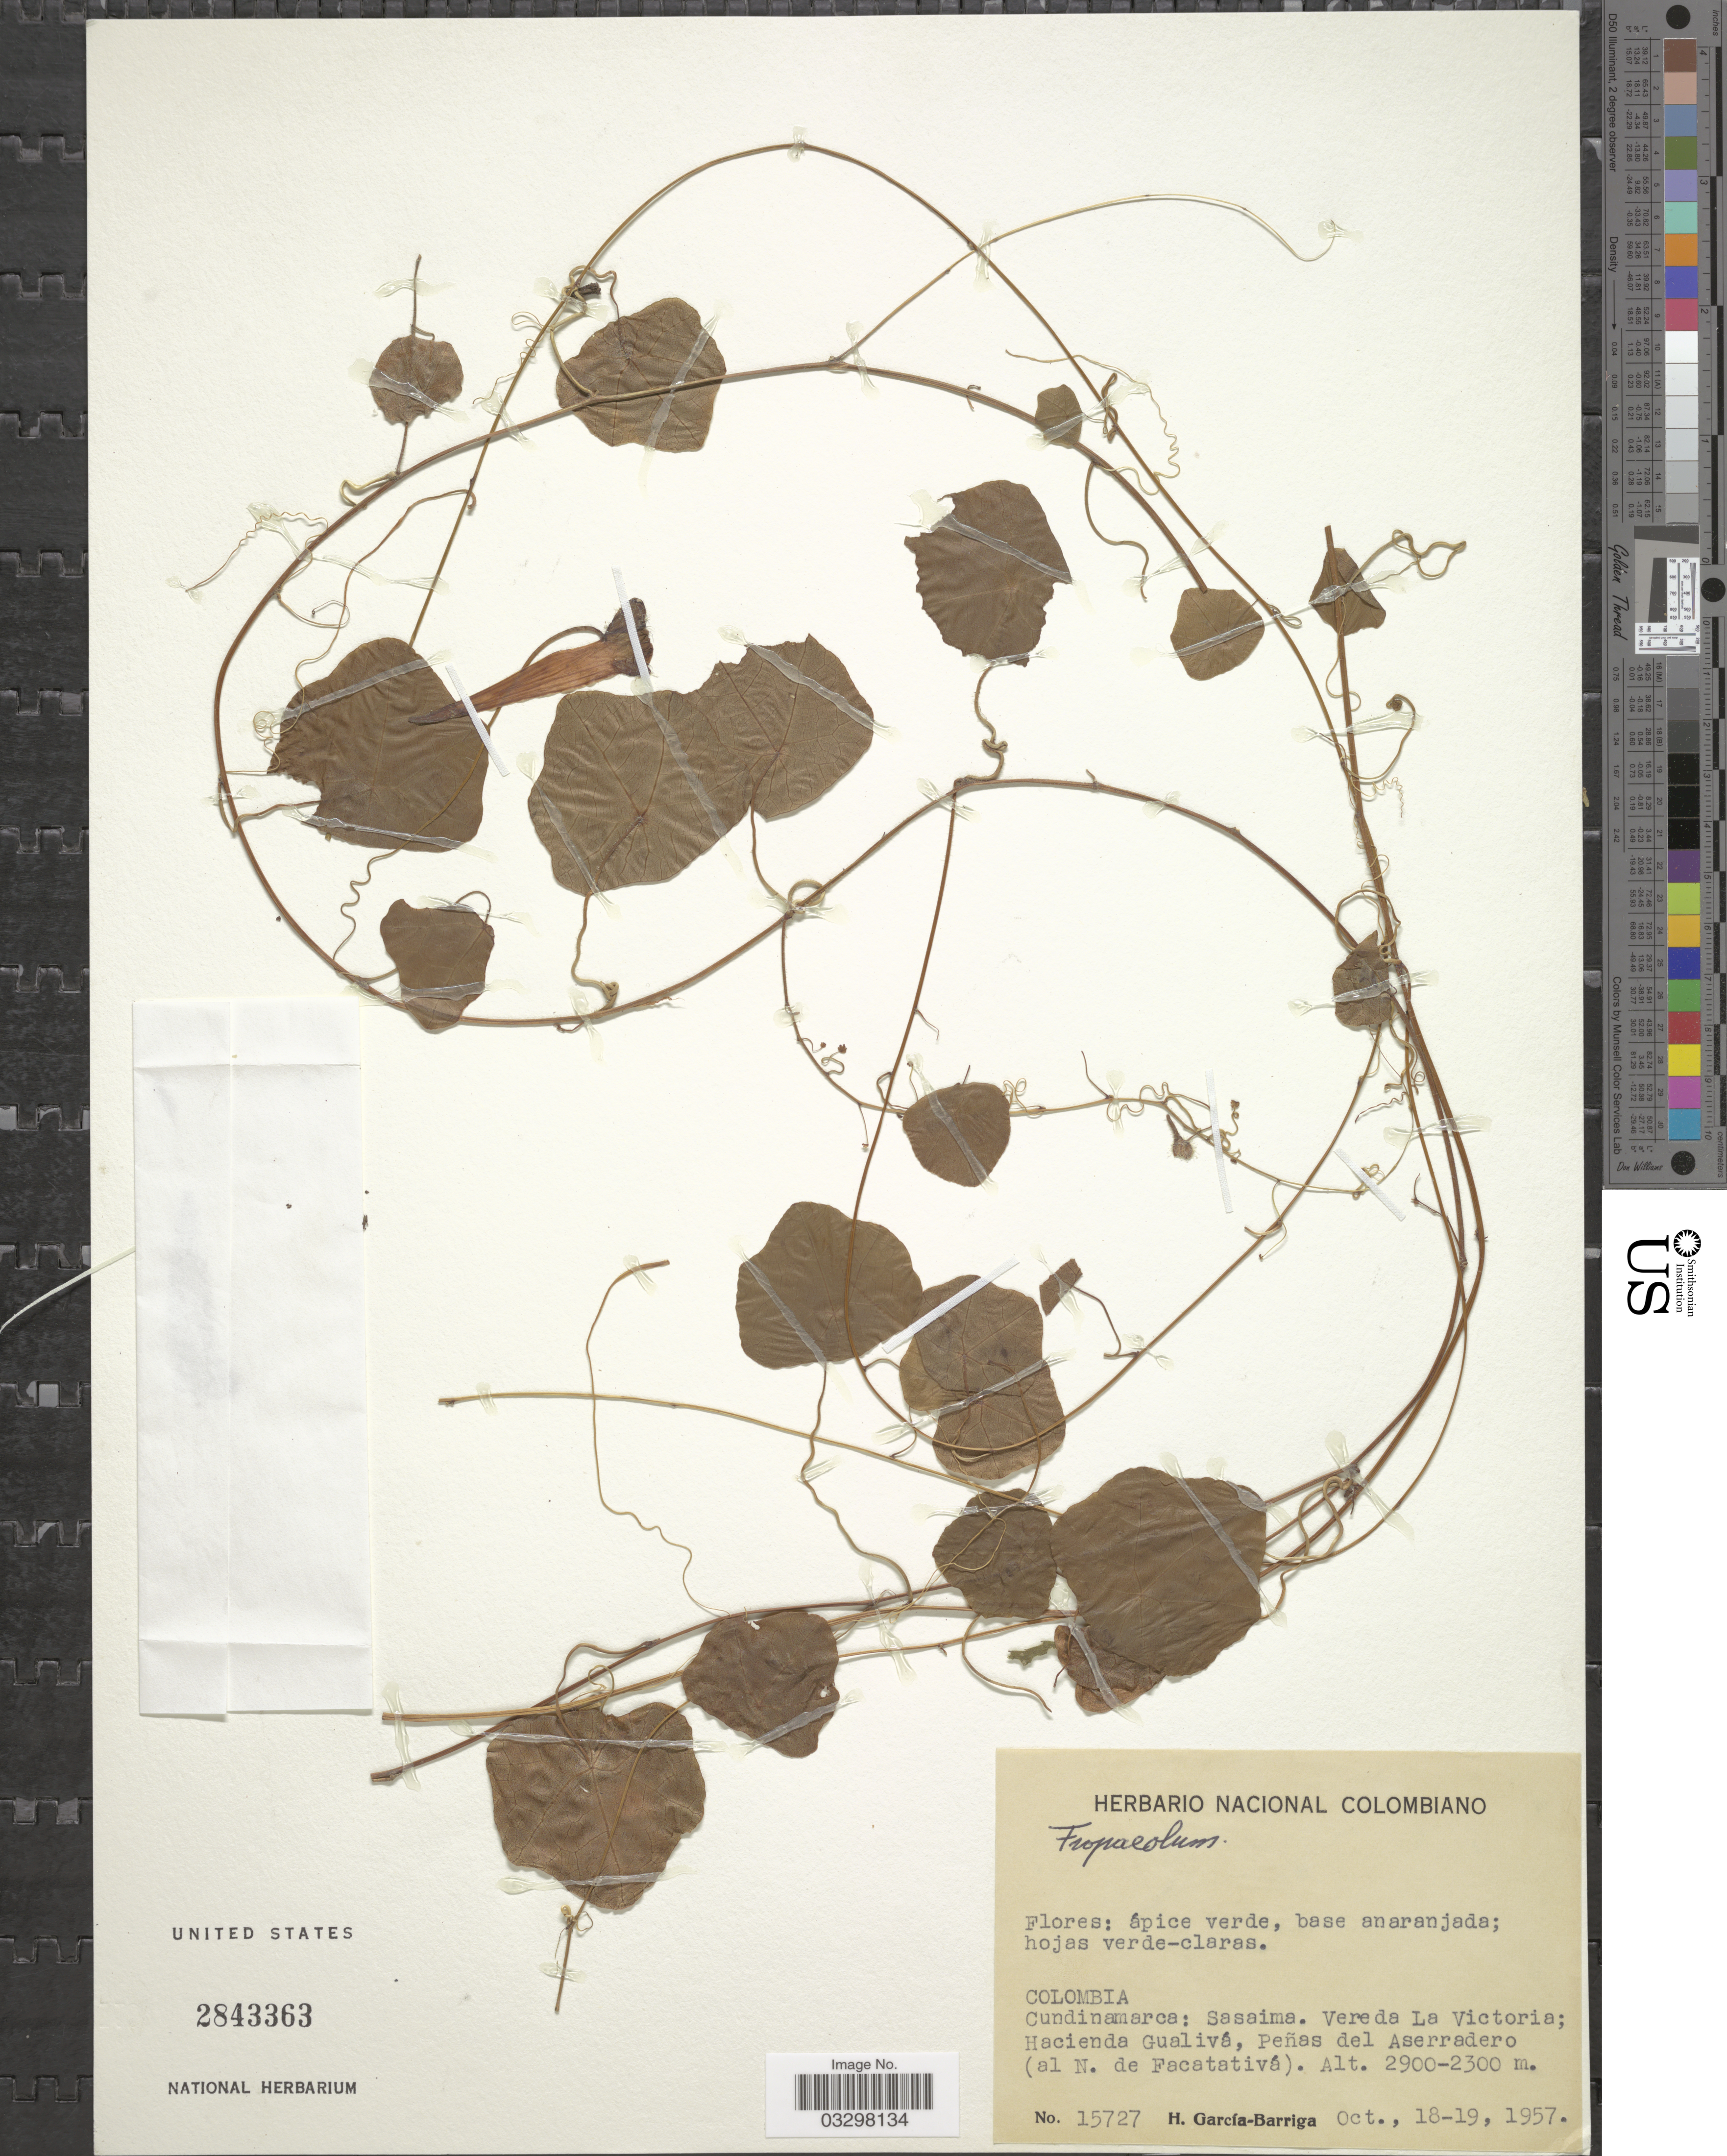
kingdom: Plantae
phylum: Tracheophyta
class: Magnoliopsida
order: Brassicales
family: Tropaeolaceae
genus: Tropaeolum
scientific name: Tropaeolum sp.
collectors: H. García Barriga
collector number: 15727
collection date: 1957-10-18/1957-10-19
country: Colombia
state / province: Cundinamarca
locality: Sasaima. Vereda La Victoria; Hacienda Gualivá, Peñas del Aserradero (al N. de Facatativá).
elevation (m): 2300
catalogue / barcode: US 2843363